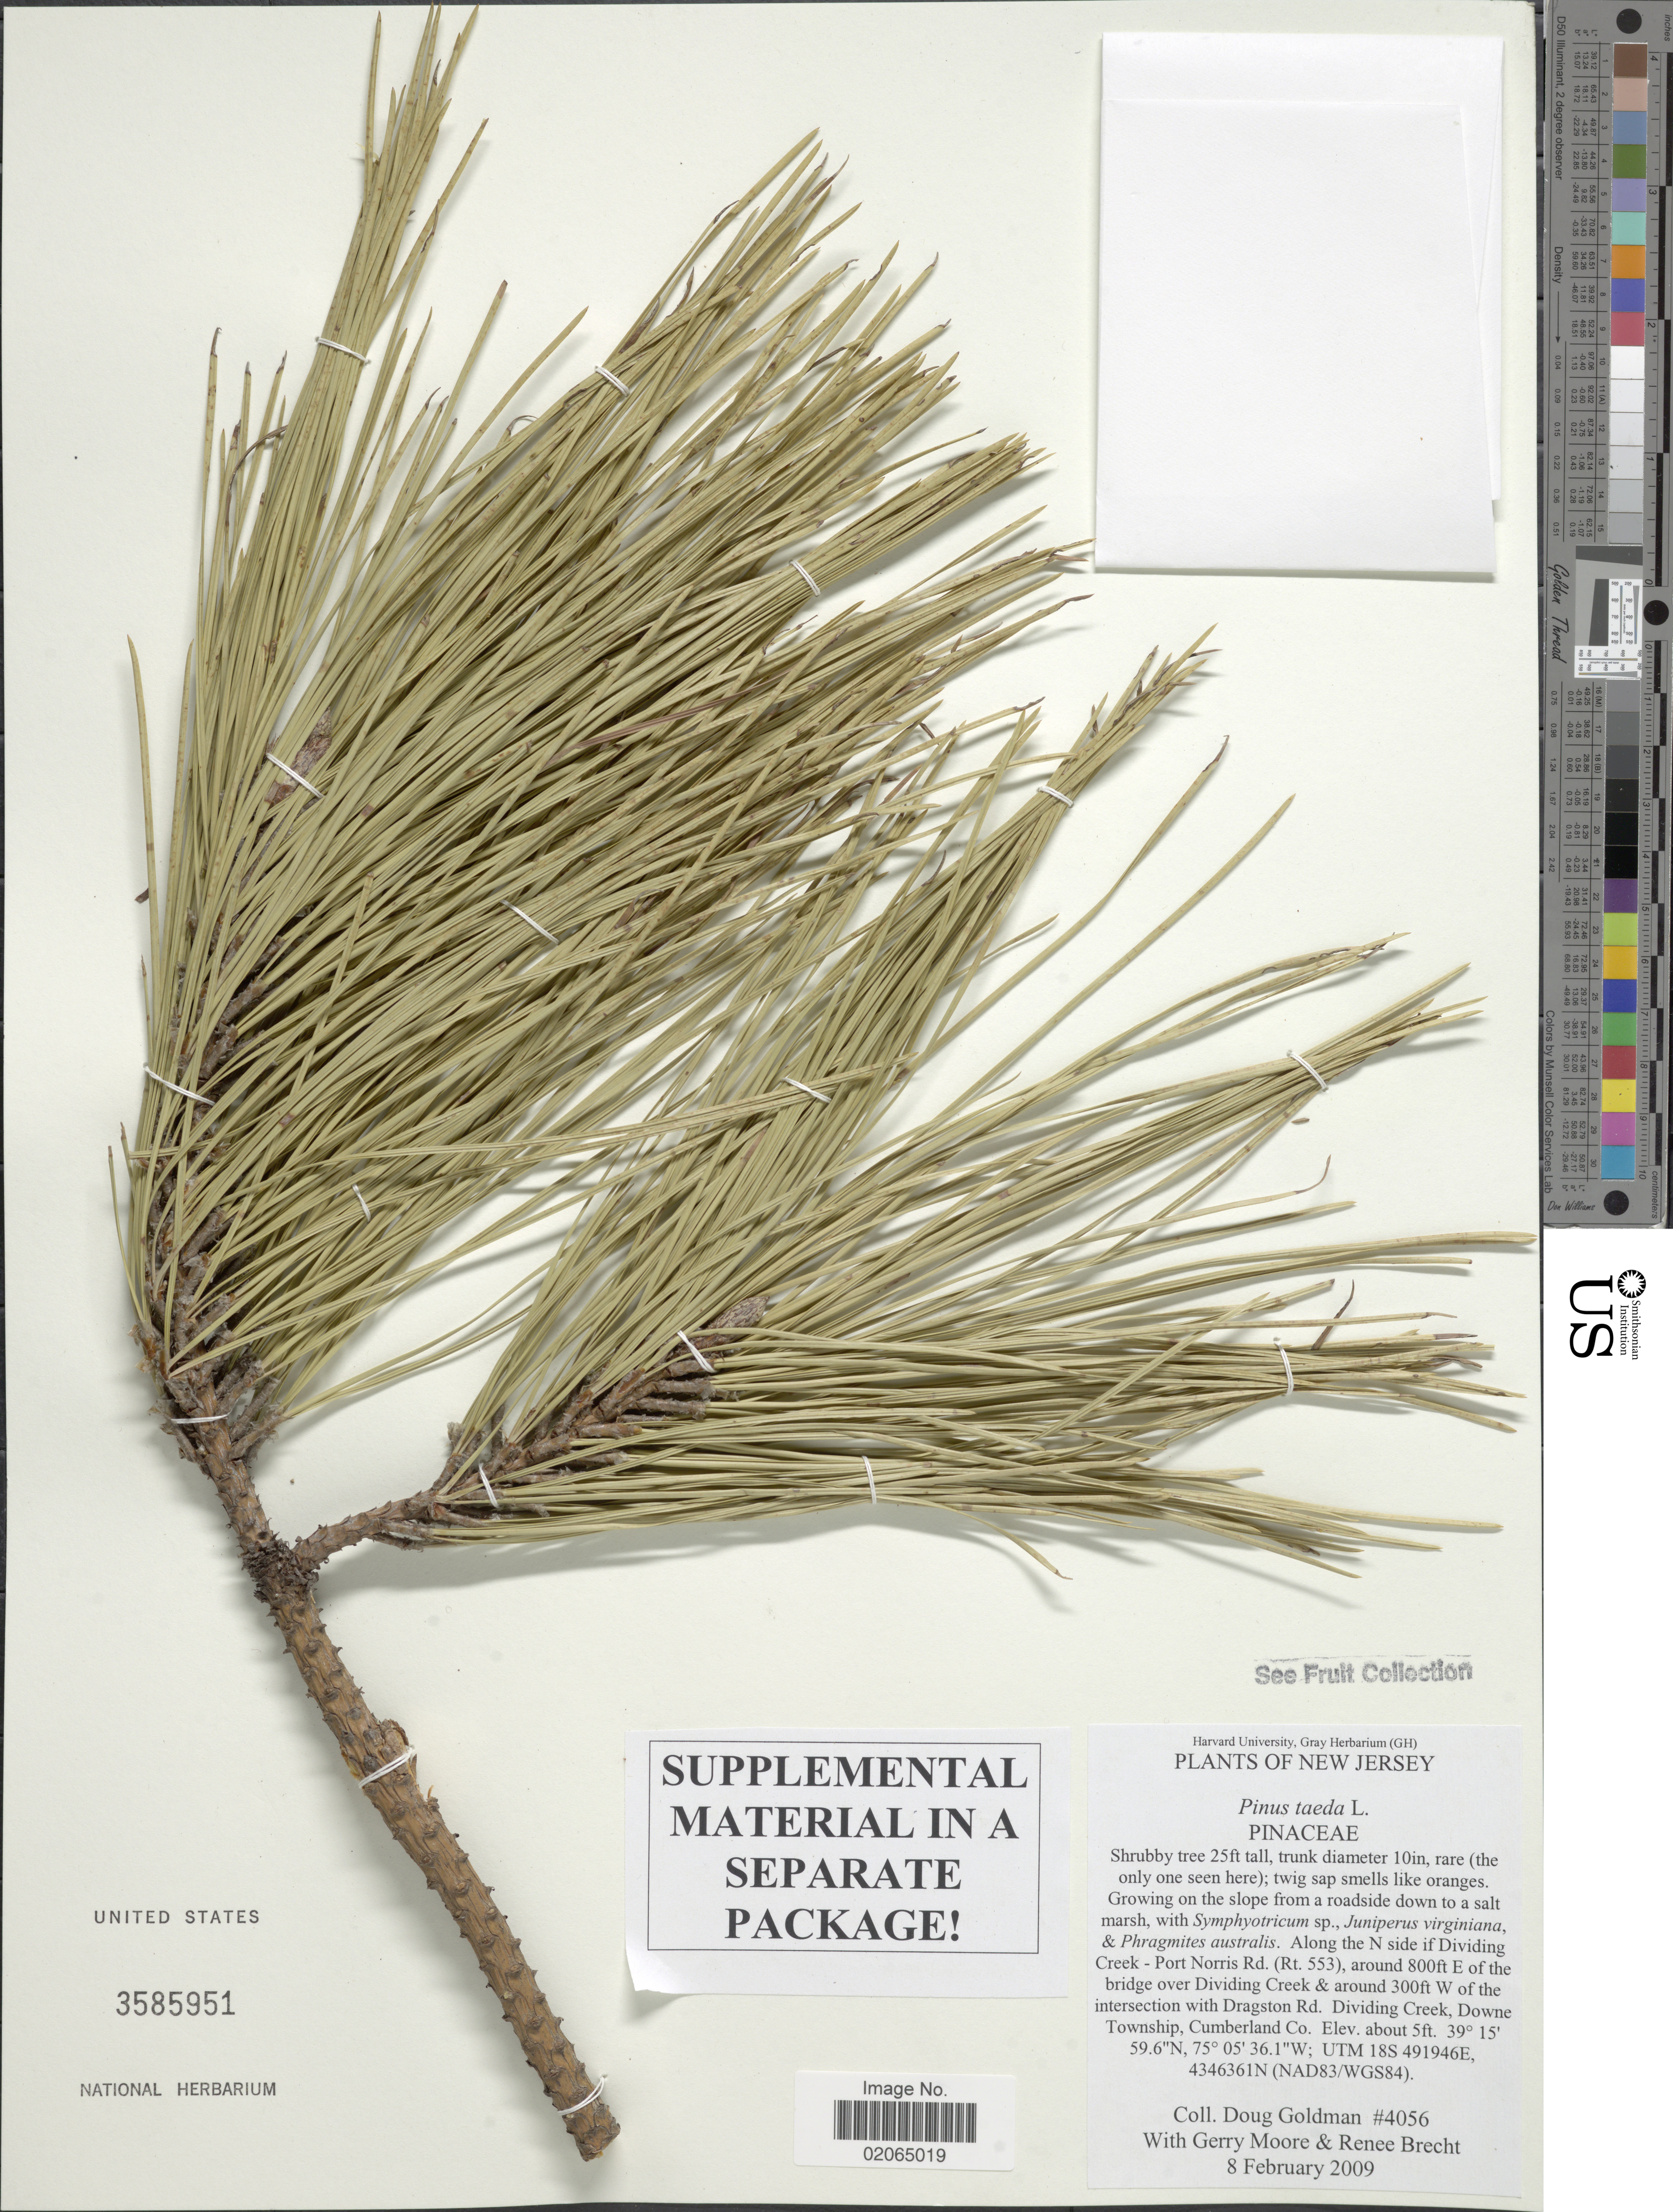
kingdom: Plantae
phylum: Tracheophyta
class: Pinopsida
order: Pinales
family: Pinaceae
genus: Pinus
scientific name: Pinus taeda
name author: L.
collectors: D. Goldman, G. Moore & R. Brecht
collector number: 4056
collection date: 2009-02-08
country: United States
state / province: New Jersey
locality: Along the N side of Dividing Creek - Port Norris Rd (Rt. 553) E of the bridge over Dividing Creek and W of the intersection with Dragston Rd. Dividing Creek, Downe Township, Cumberland Co. UTM 18S 491946E 4346361N (NAD83/WGS84)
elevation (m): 2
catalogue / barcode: US 3585951